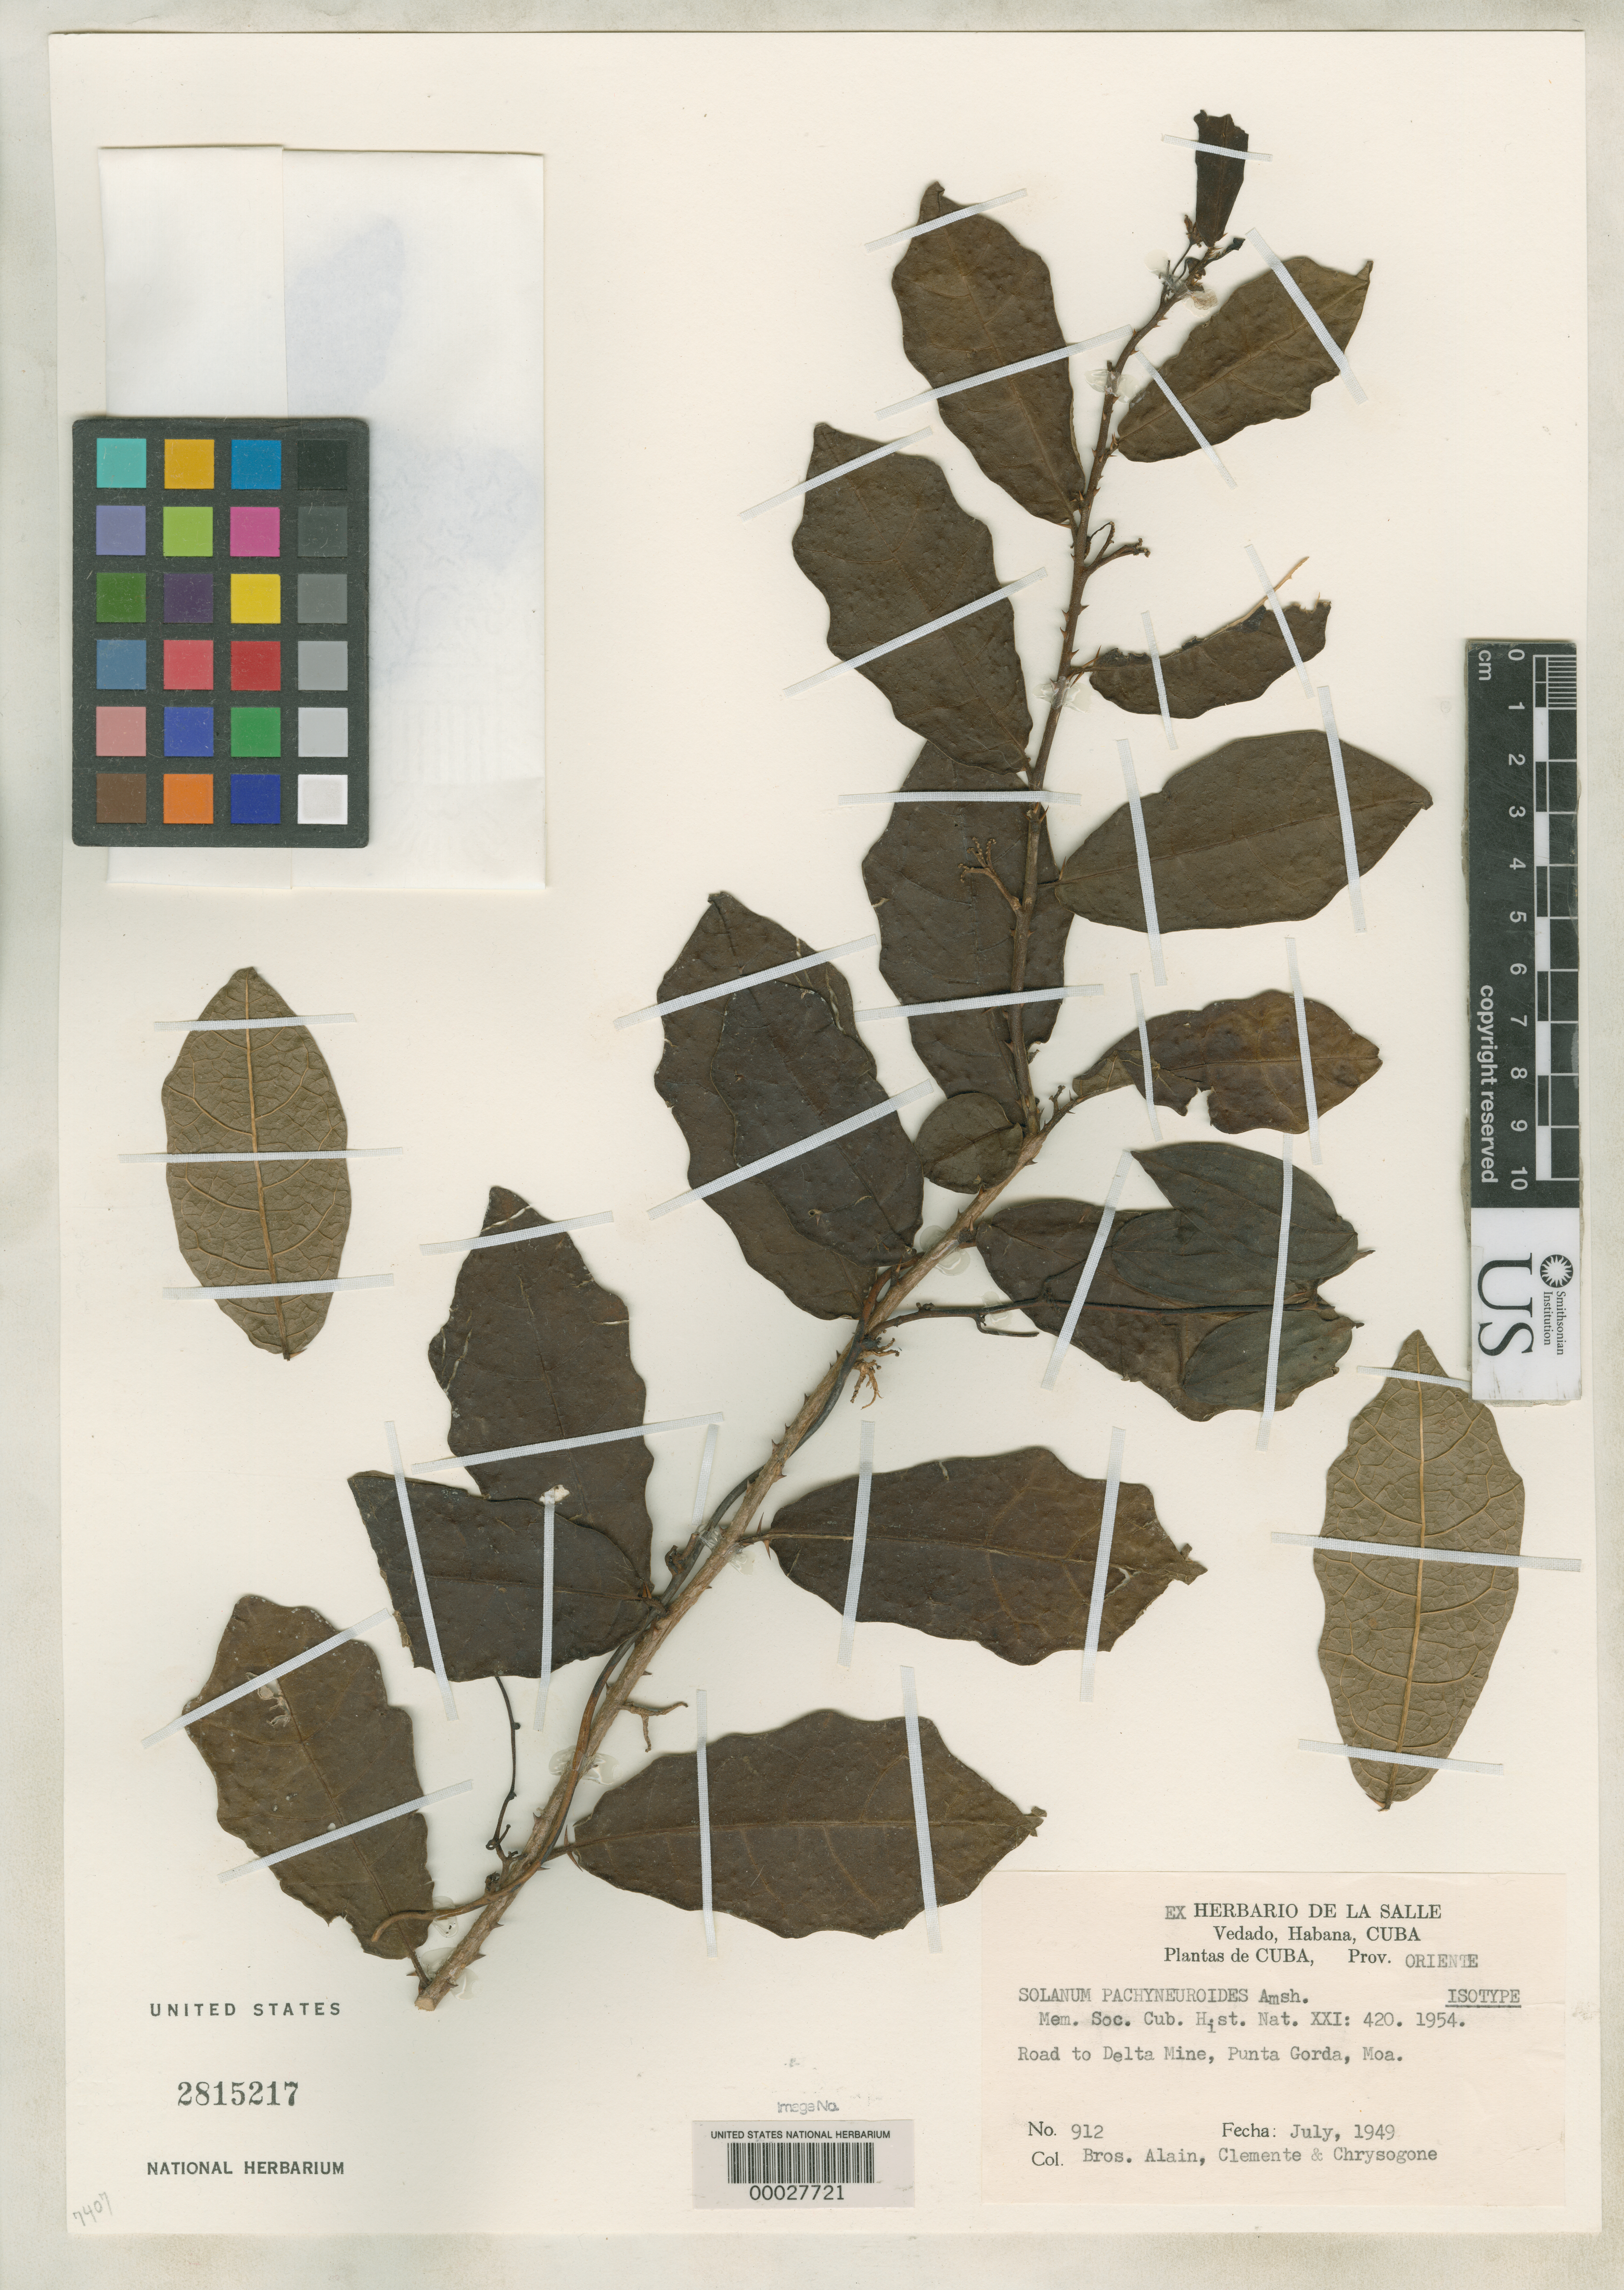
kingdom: Plantae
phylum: Tracheophyta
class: Magnoliopsida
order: Solanales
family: Solanaceae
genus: Solanum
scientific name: Solanum pachyneuroides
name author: Amshoff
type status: Isotype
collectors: A. H. Liogier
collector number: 912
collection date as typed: Jul 1949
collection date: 1949-07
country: Cuba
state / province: Oriente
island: Greater Antilles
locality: Road to delta mine Punta Gorda, Moa.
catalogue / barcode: US 2815217